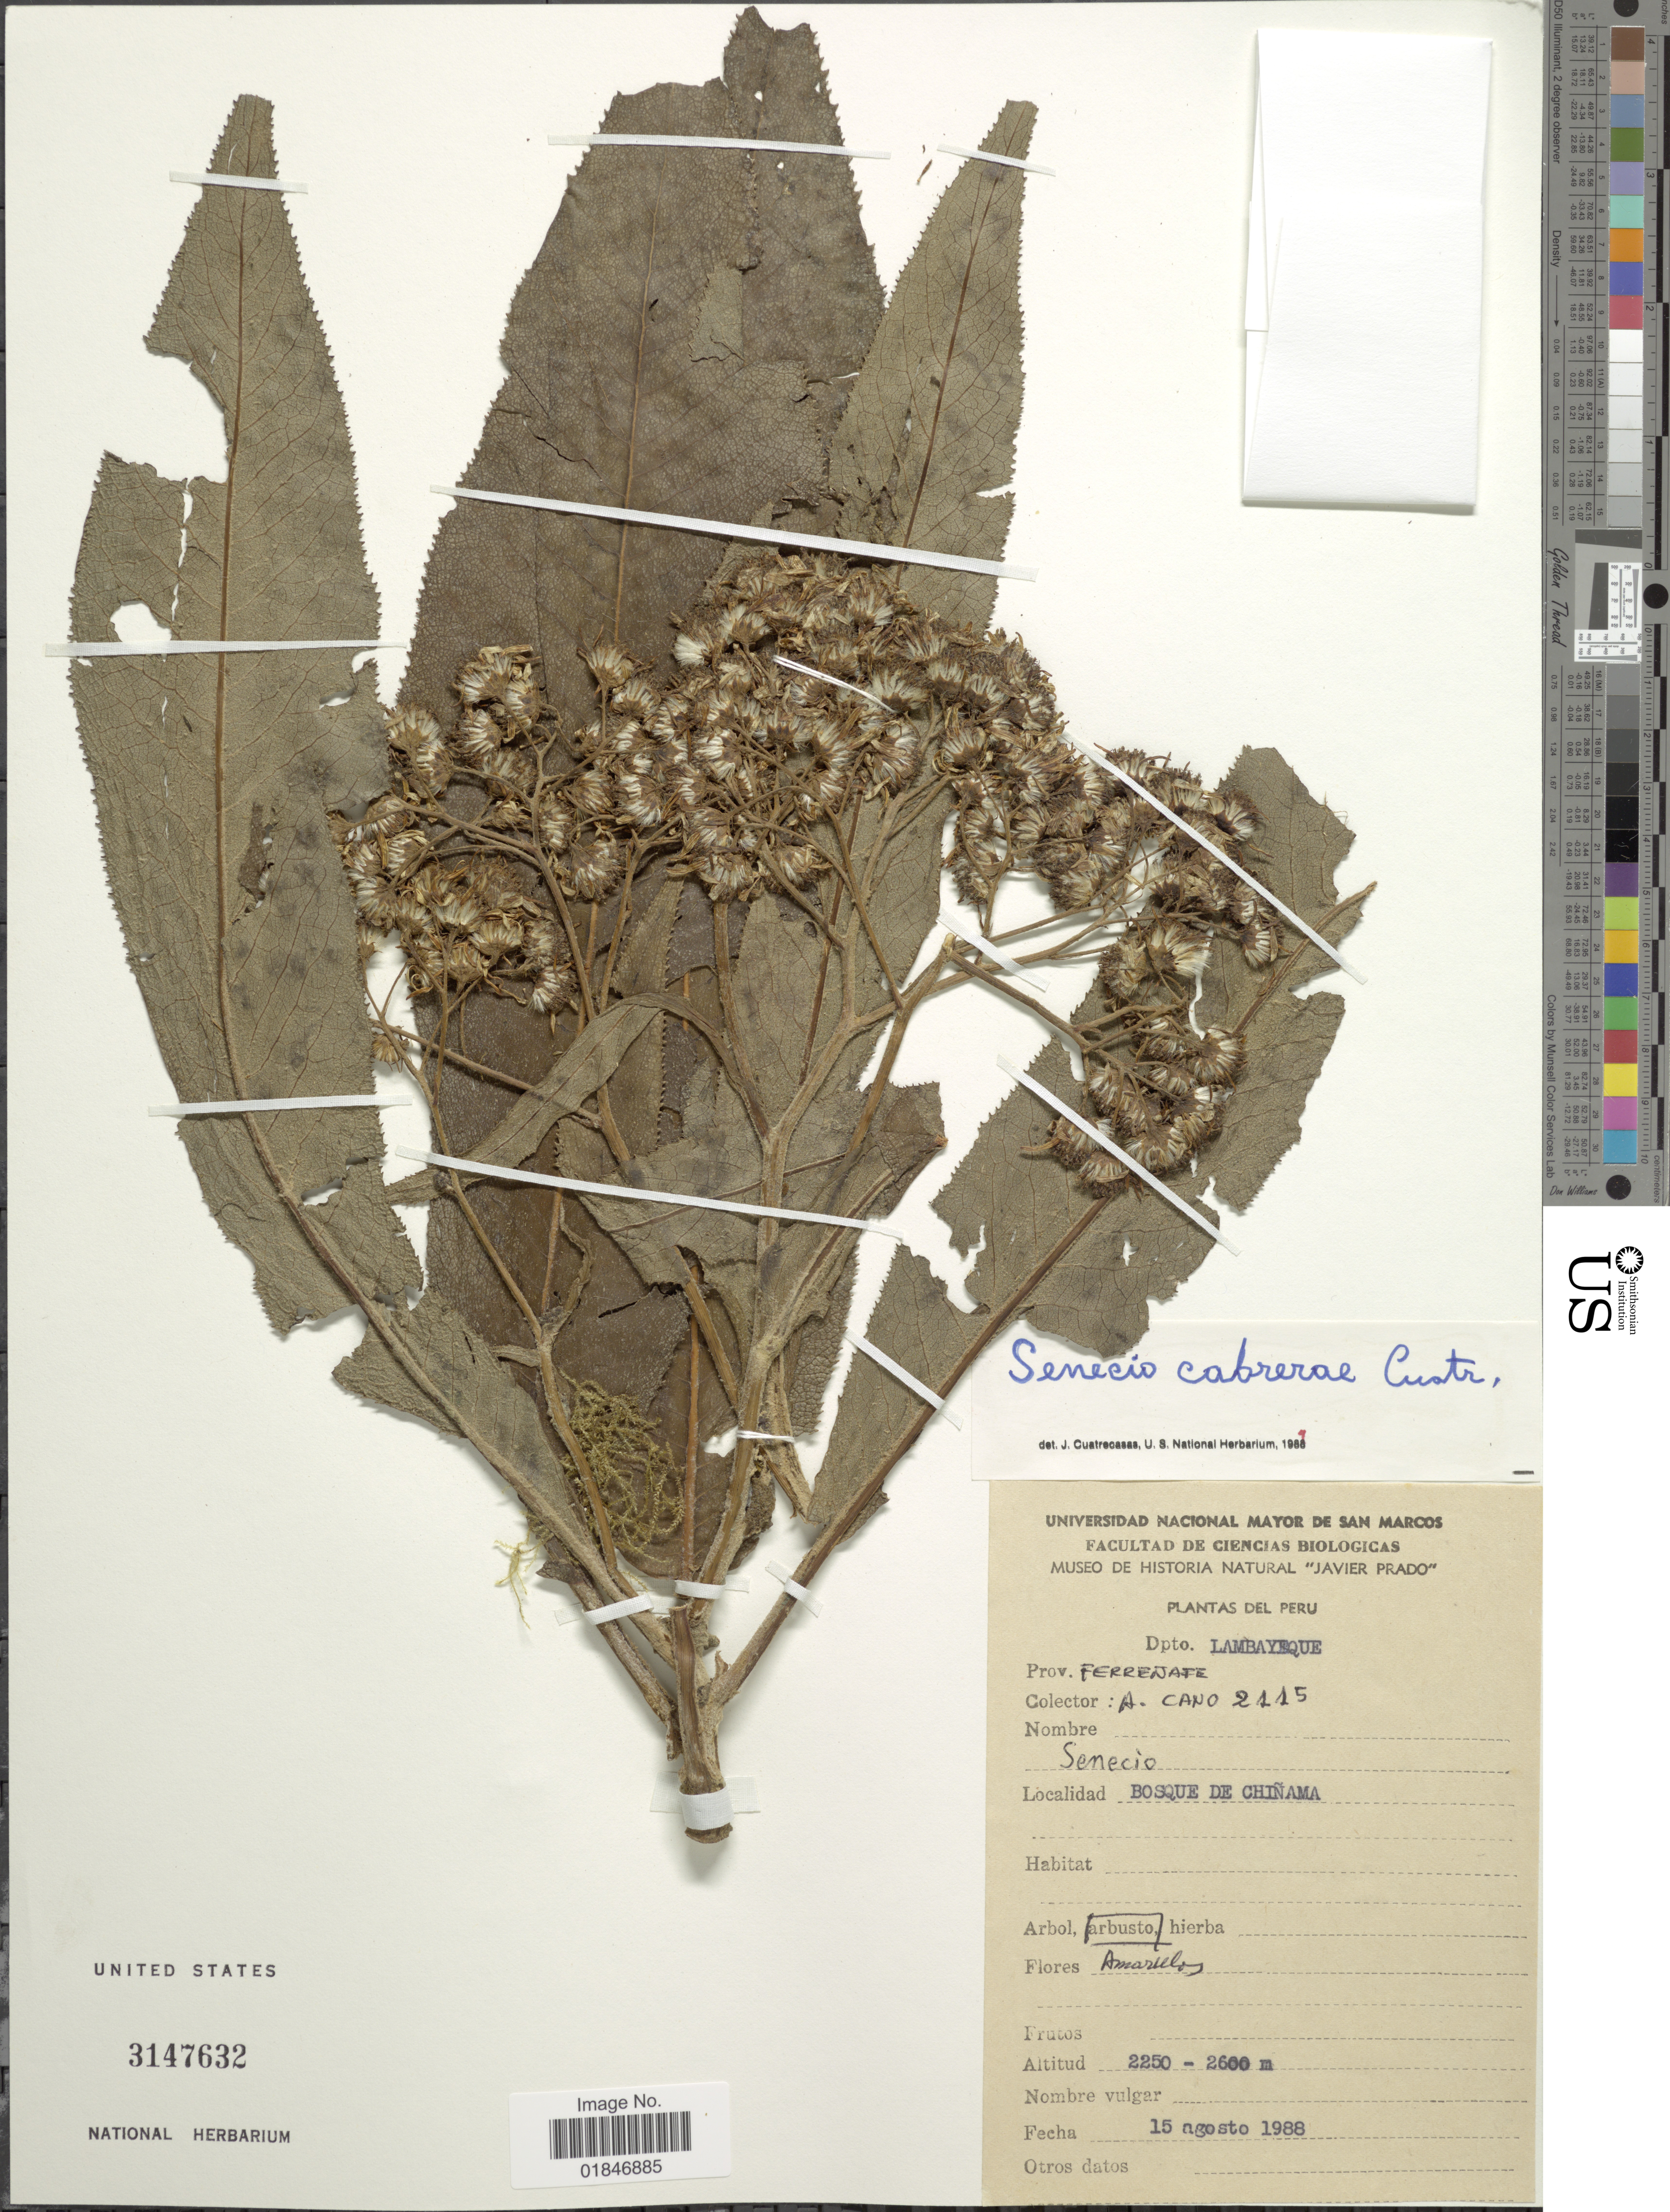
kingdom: Plantae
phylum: Tracheophyta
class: Magnoliopsida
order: Asterales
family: Asteraceae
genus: Dendrophorbium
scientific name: Dendrophorbium cabrerae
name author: (Cuatrec.) C. Jeffrey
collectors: A. Cano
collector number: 2115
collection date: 1988-08-15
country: Peru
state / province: Lambayeque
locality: Bosque de Chiñama, Prov. Ferreñafe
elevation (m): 2250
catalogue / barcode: US 3147632